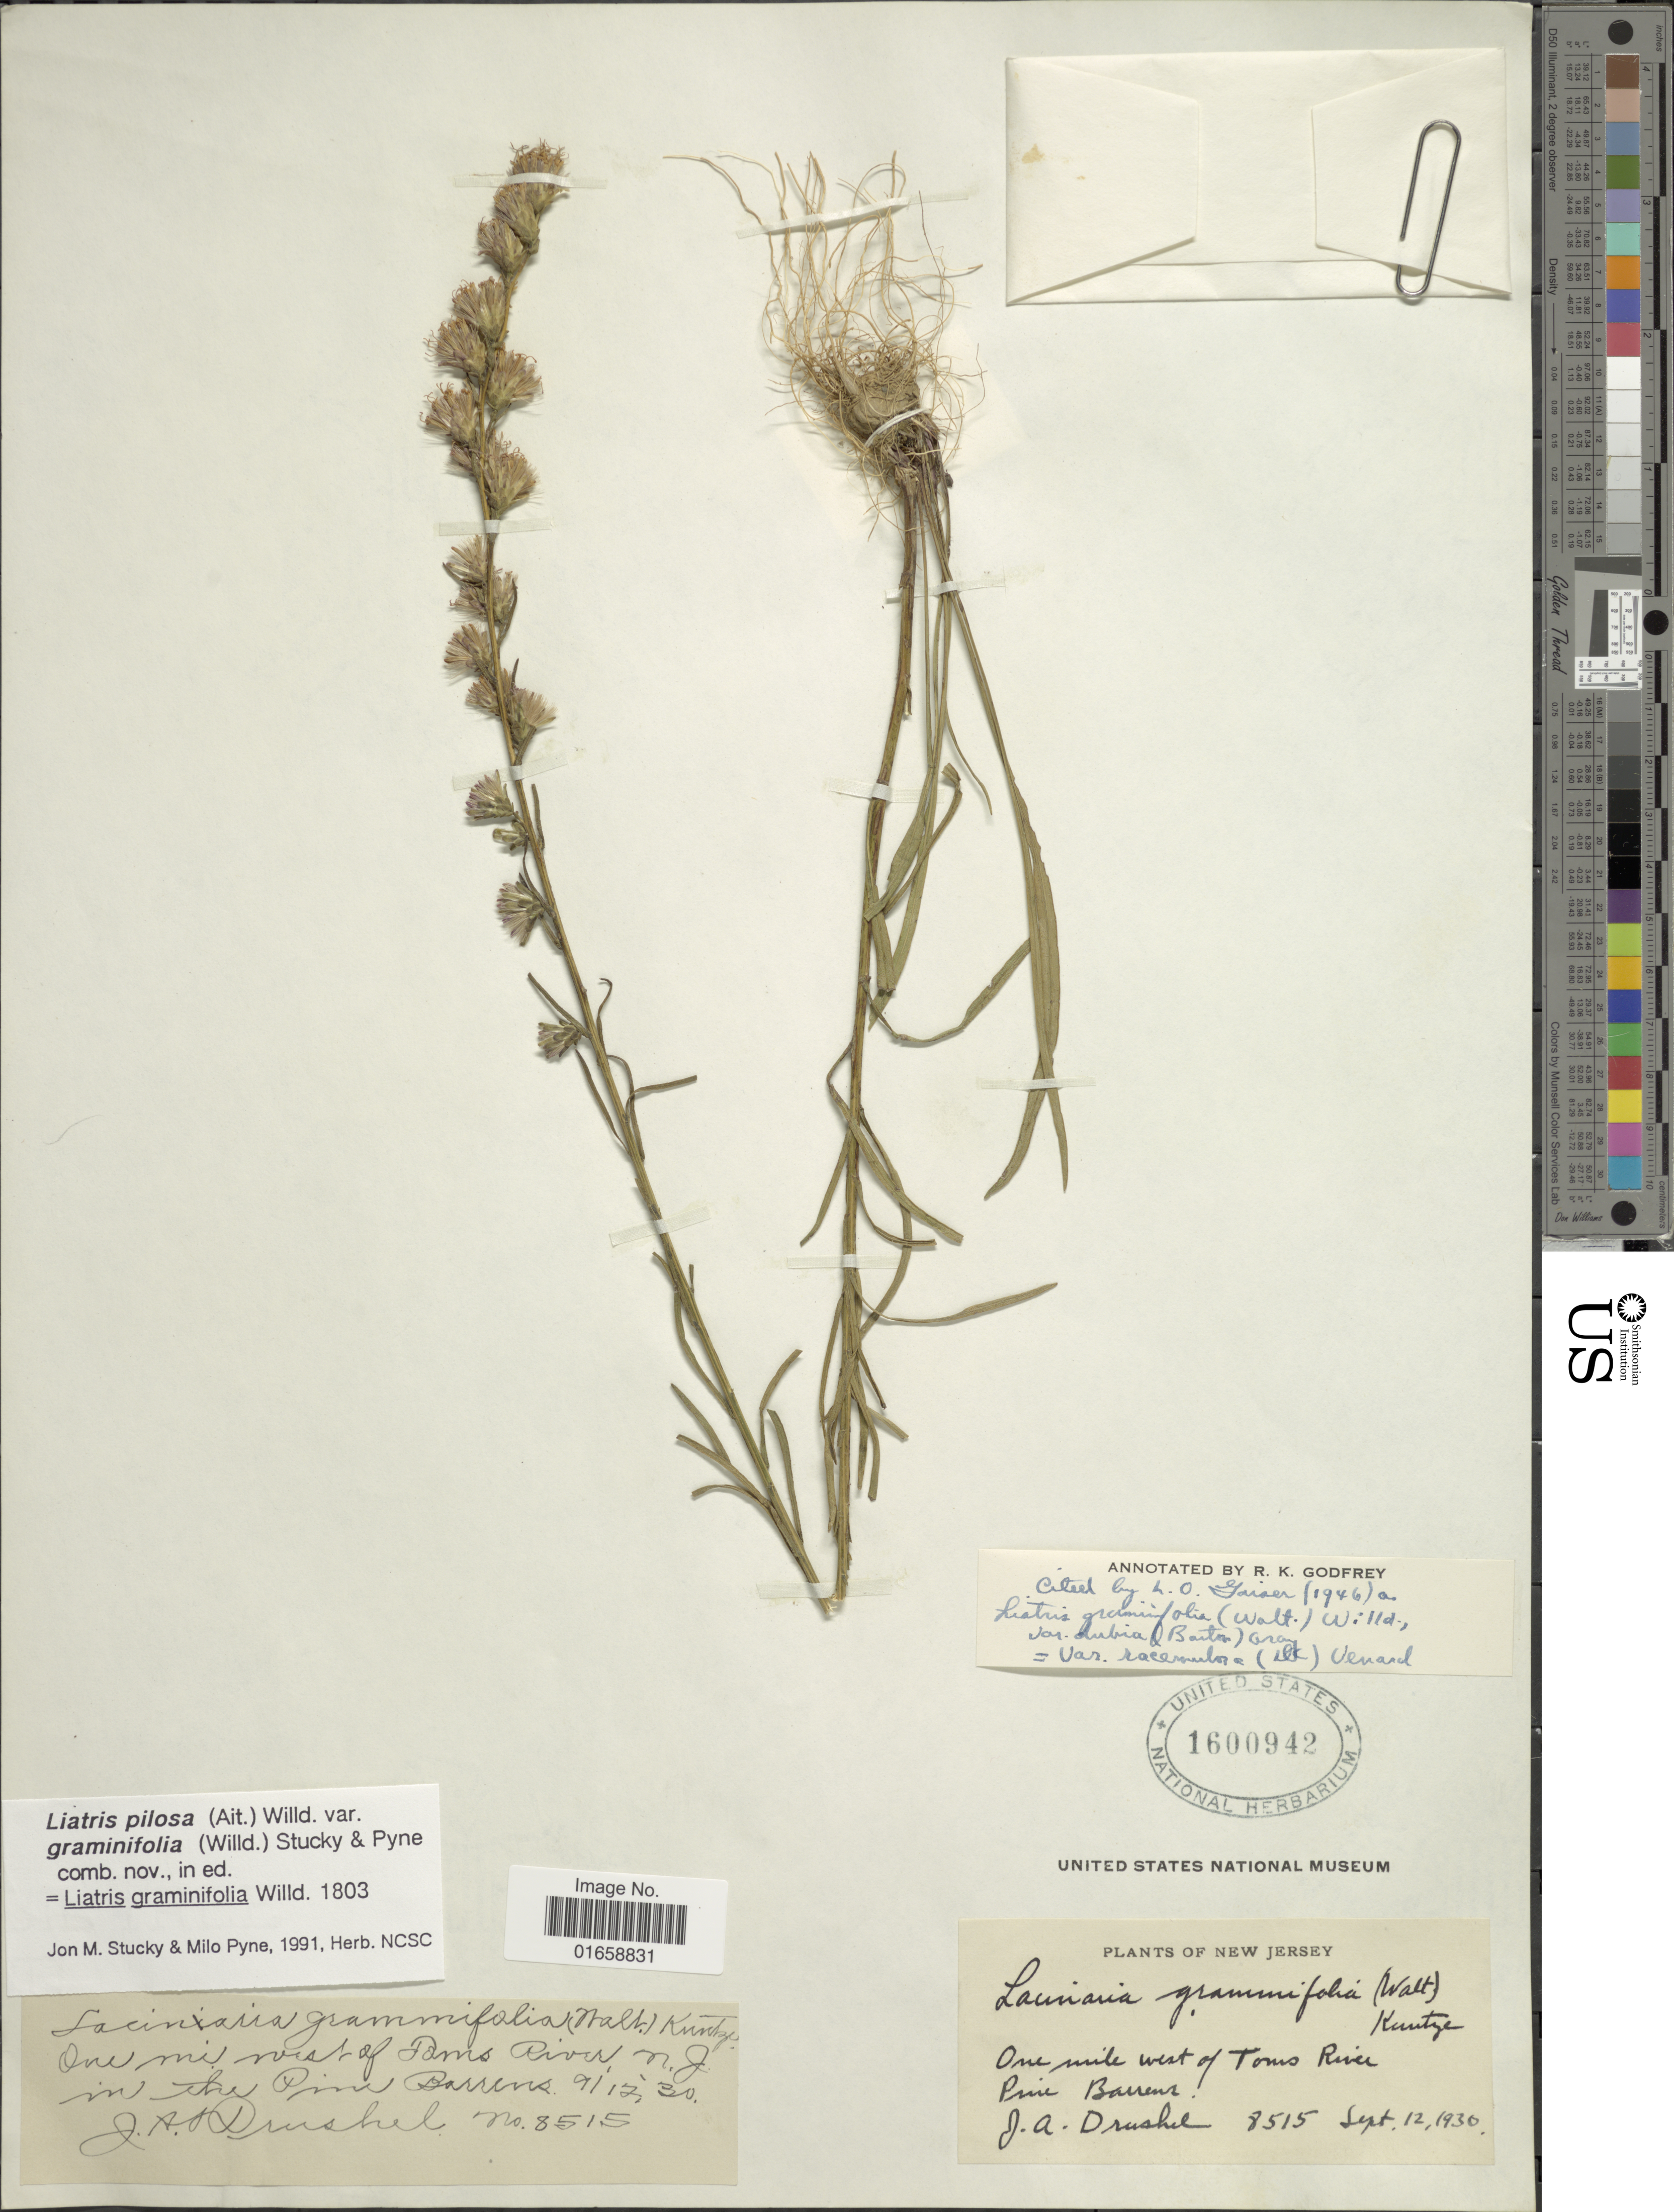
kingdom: Plantae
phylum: Tracheophyta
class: Magnoliopsida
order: Asterales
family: Asteraceae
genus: Liatris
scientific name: Liatris pilosa var. graminifolia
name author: Willd.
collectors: J. A. Drushel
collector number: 8515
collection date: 1930-09-12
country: United States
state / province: New Jersey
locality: One mile west of Toms River, Pine Barrens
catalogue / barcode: US 1600942